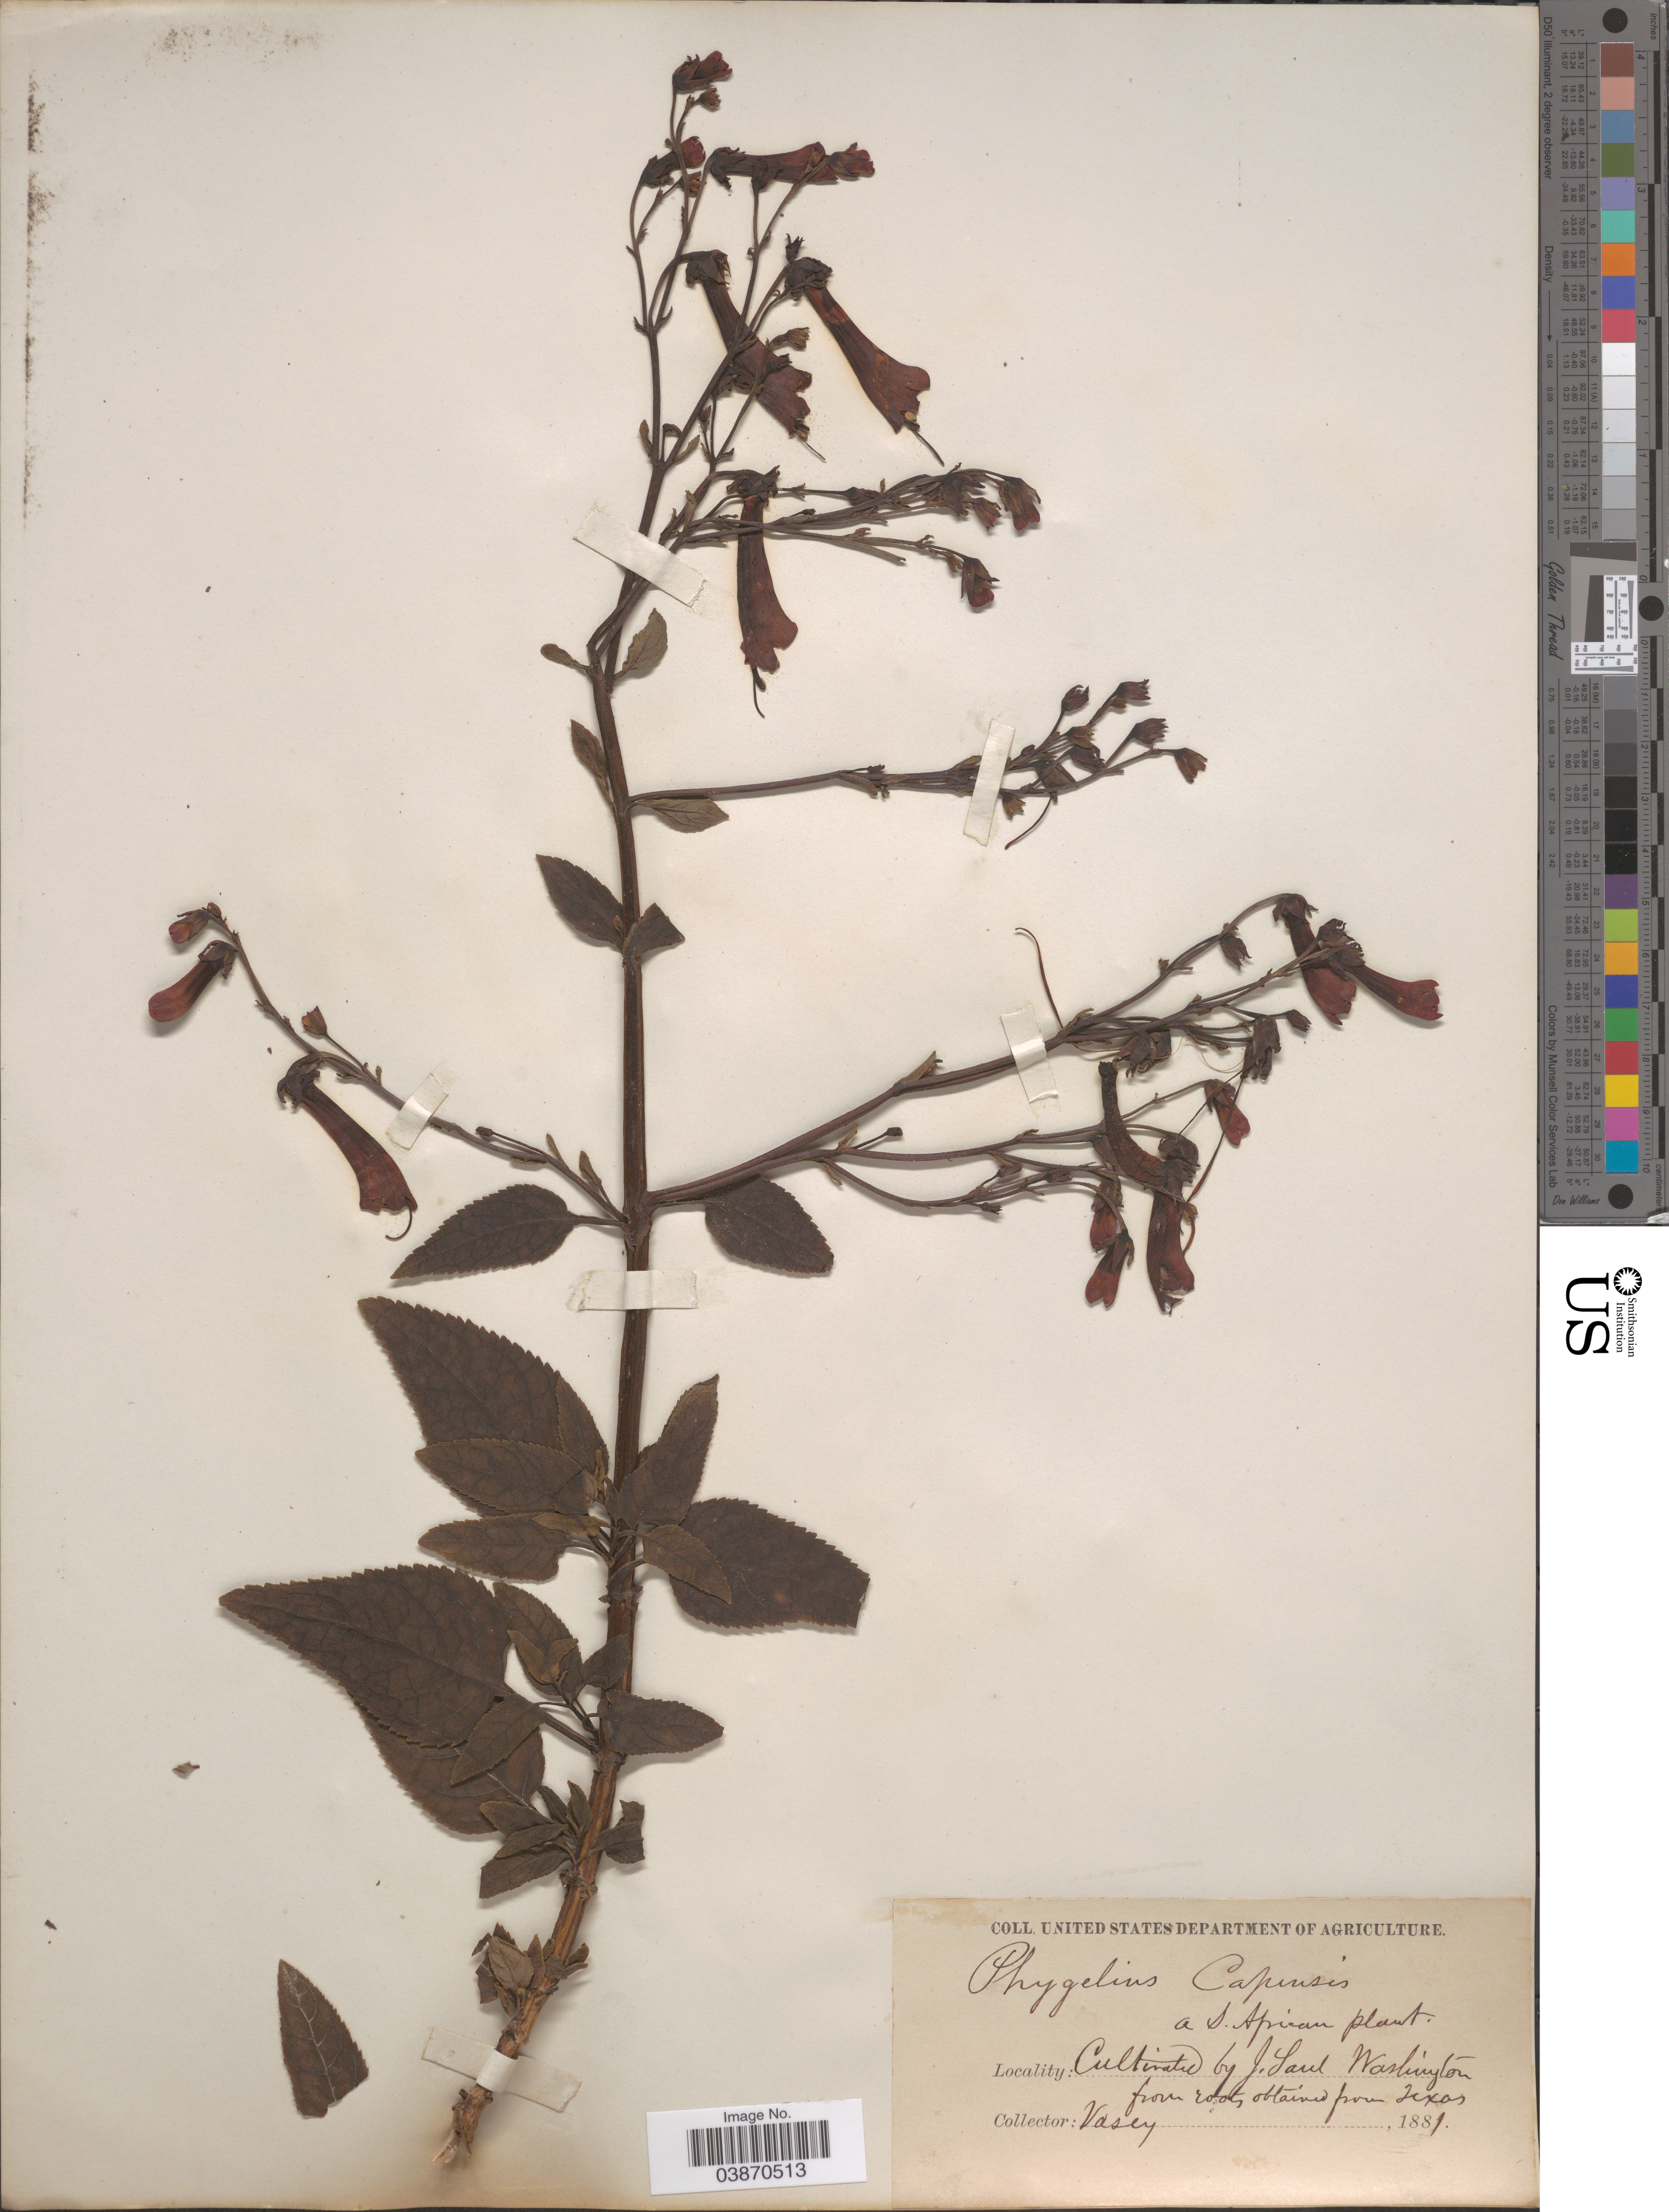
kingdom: Plantae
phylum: Tracheophyta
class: Magnoliopsida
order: Lamiales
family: Scrophulariaceae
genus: Phygelius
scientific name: Phygelius capensis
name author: E. Mey. ex Benth.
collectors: Vasey, --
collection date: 1881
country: United States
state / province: District of Columbia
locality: Cultivated from roots obtained in Texas.